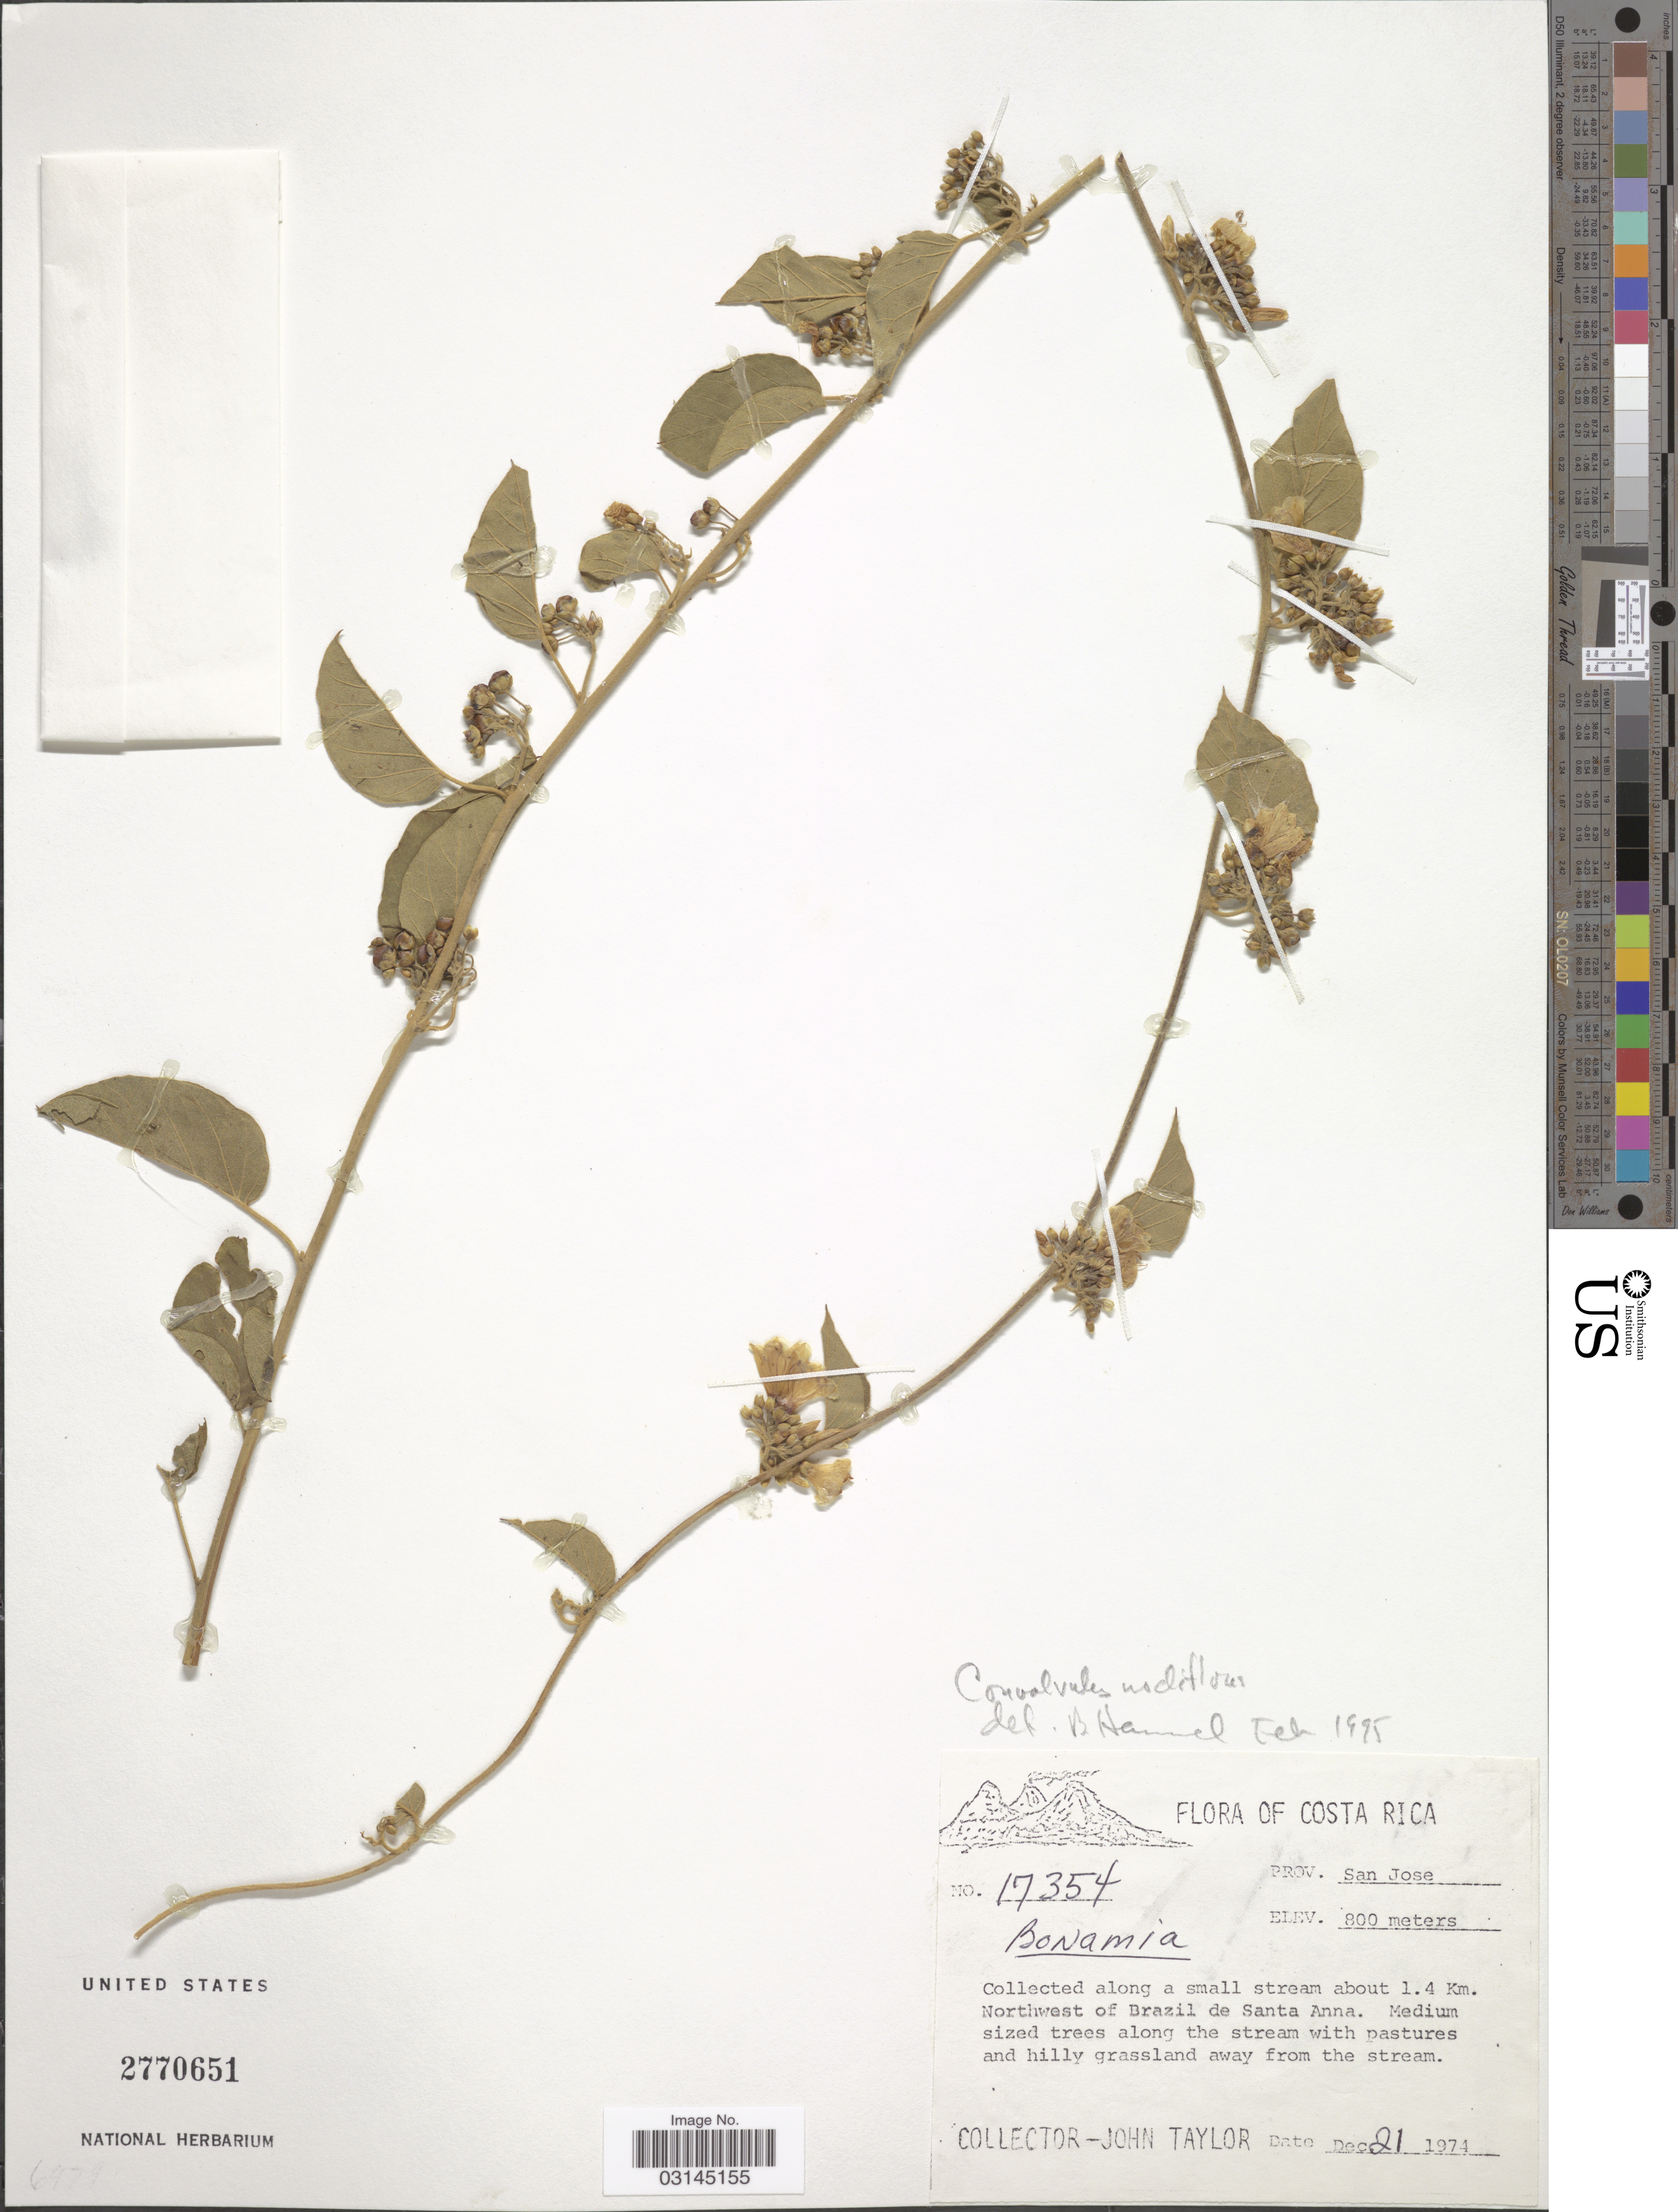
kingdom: Plantae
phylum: Tracheophyta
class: Magnoliopsida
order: Solanales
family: Convolvulaceae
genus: Convolvulus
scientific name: Convolvulus nodiflorus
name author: Desr.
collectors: J. Taylor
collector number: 17354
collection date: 1974-12-21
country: Costa Rica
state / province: San José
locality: Along a small stream about 1.4 Km. Northwest of Brazil de Santa Anna.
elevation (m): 800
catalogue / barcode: US 2770651